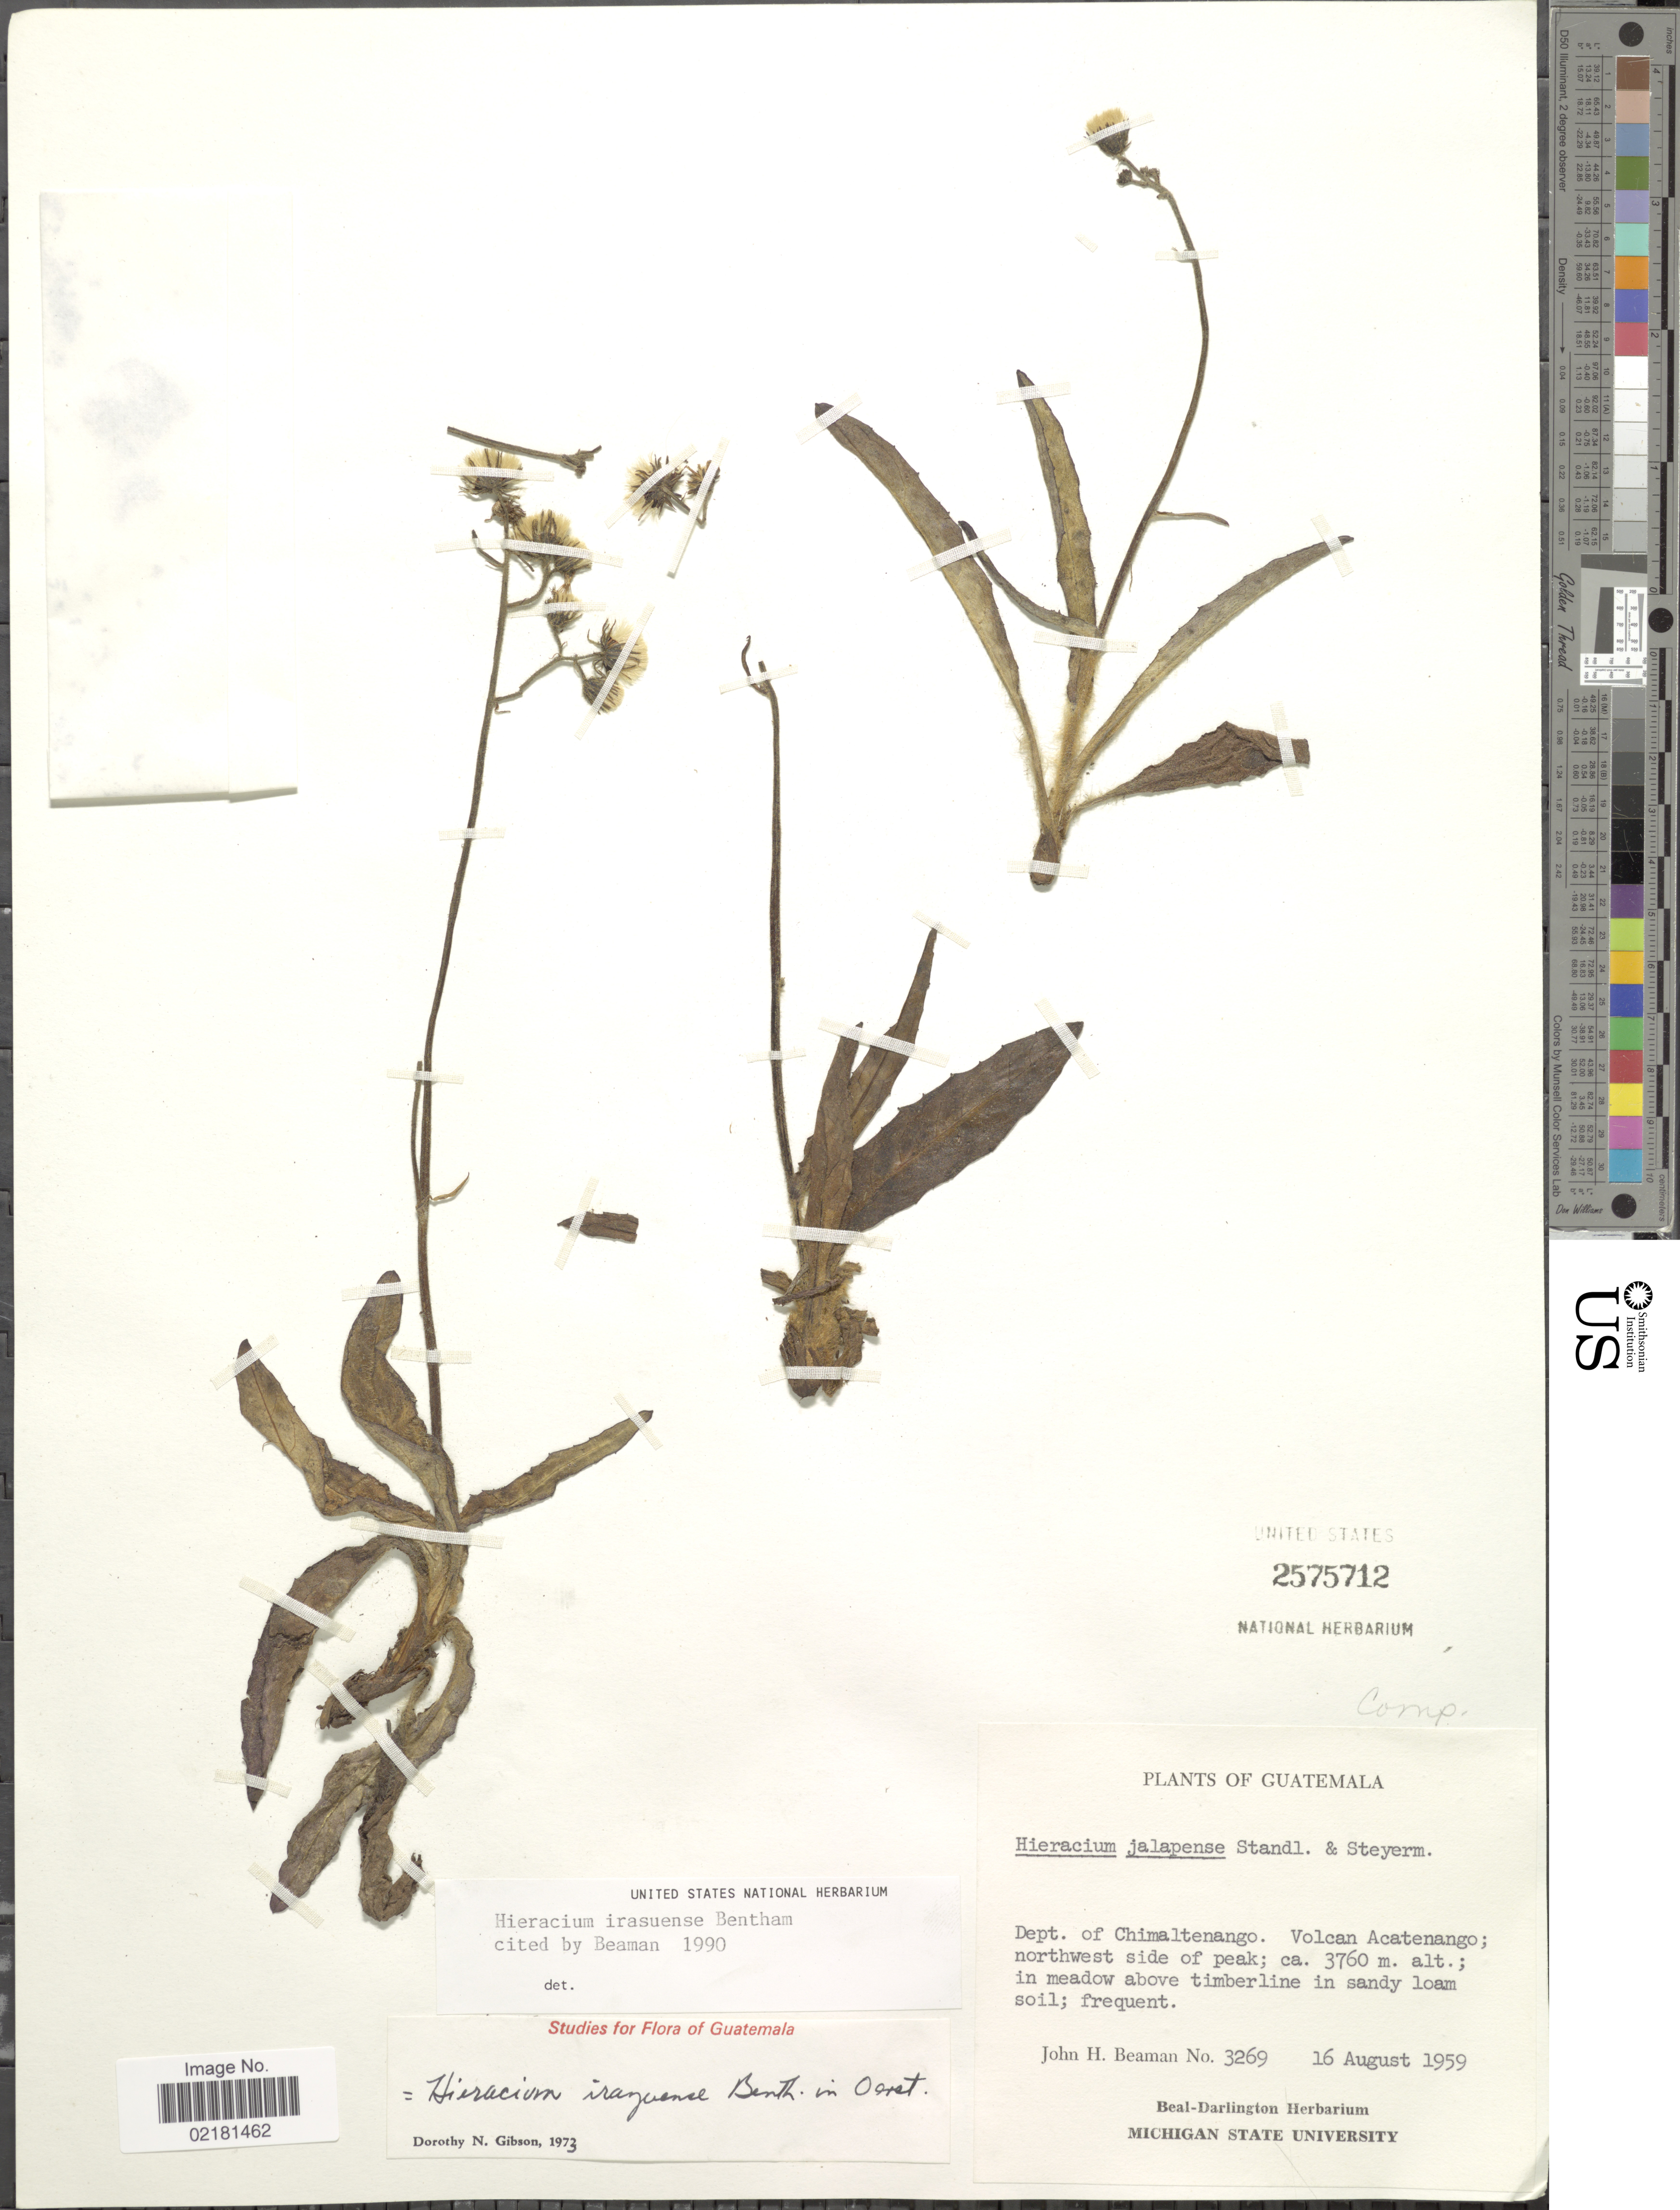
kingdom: Plantae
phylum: Tracheophyta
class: Magnoliopsida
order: Asterales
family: Asteraceae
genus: Hieracium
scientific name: Hieracium irasuense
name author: Benth.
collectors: J. H. Beaman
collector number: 3269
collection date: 1959-08-16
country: Guatemala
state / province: Chimaltenango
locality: Volcan Acatenango; northwest side of peak.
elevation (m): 3760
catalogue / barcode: US 2575712